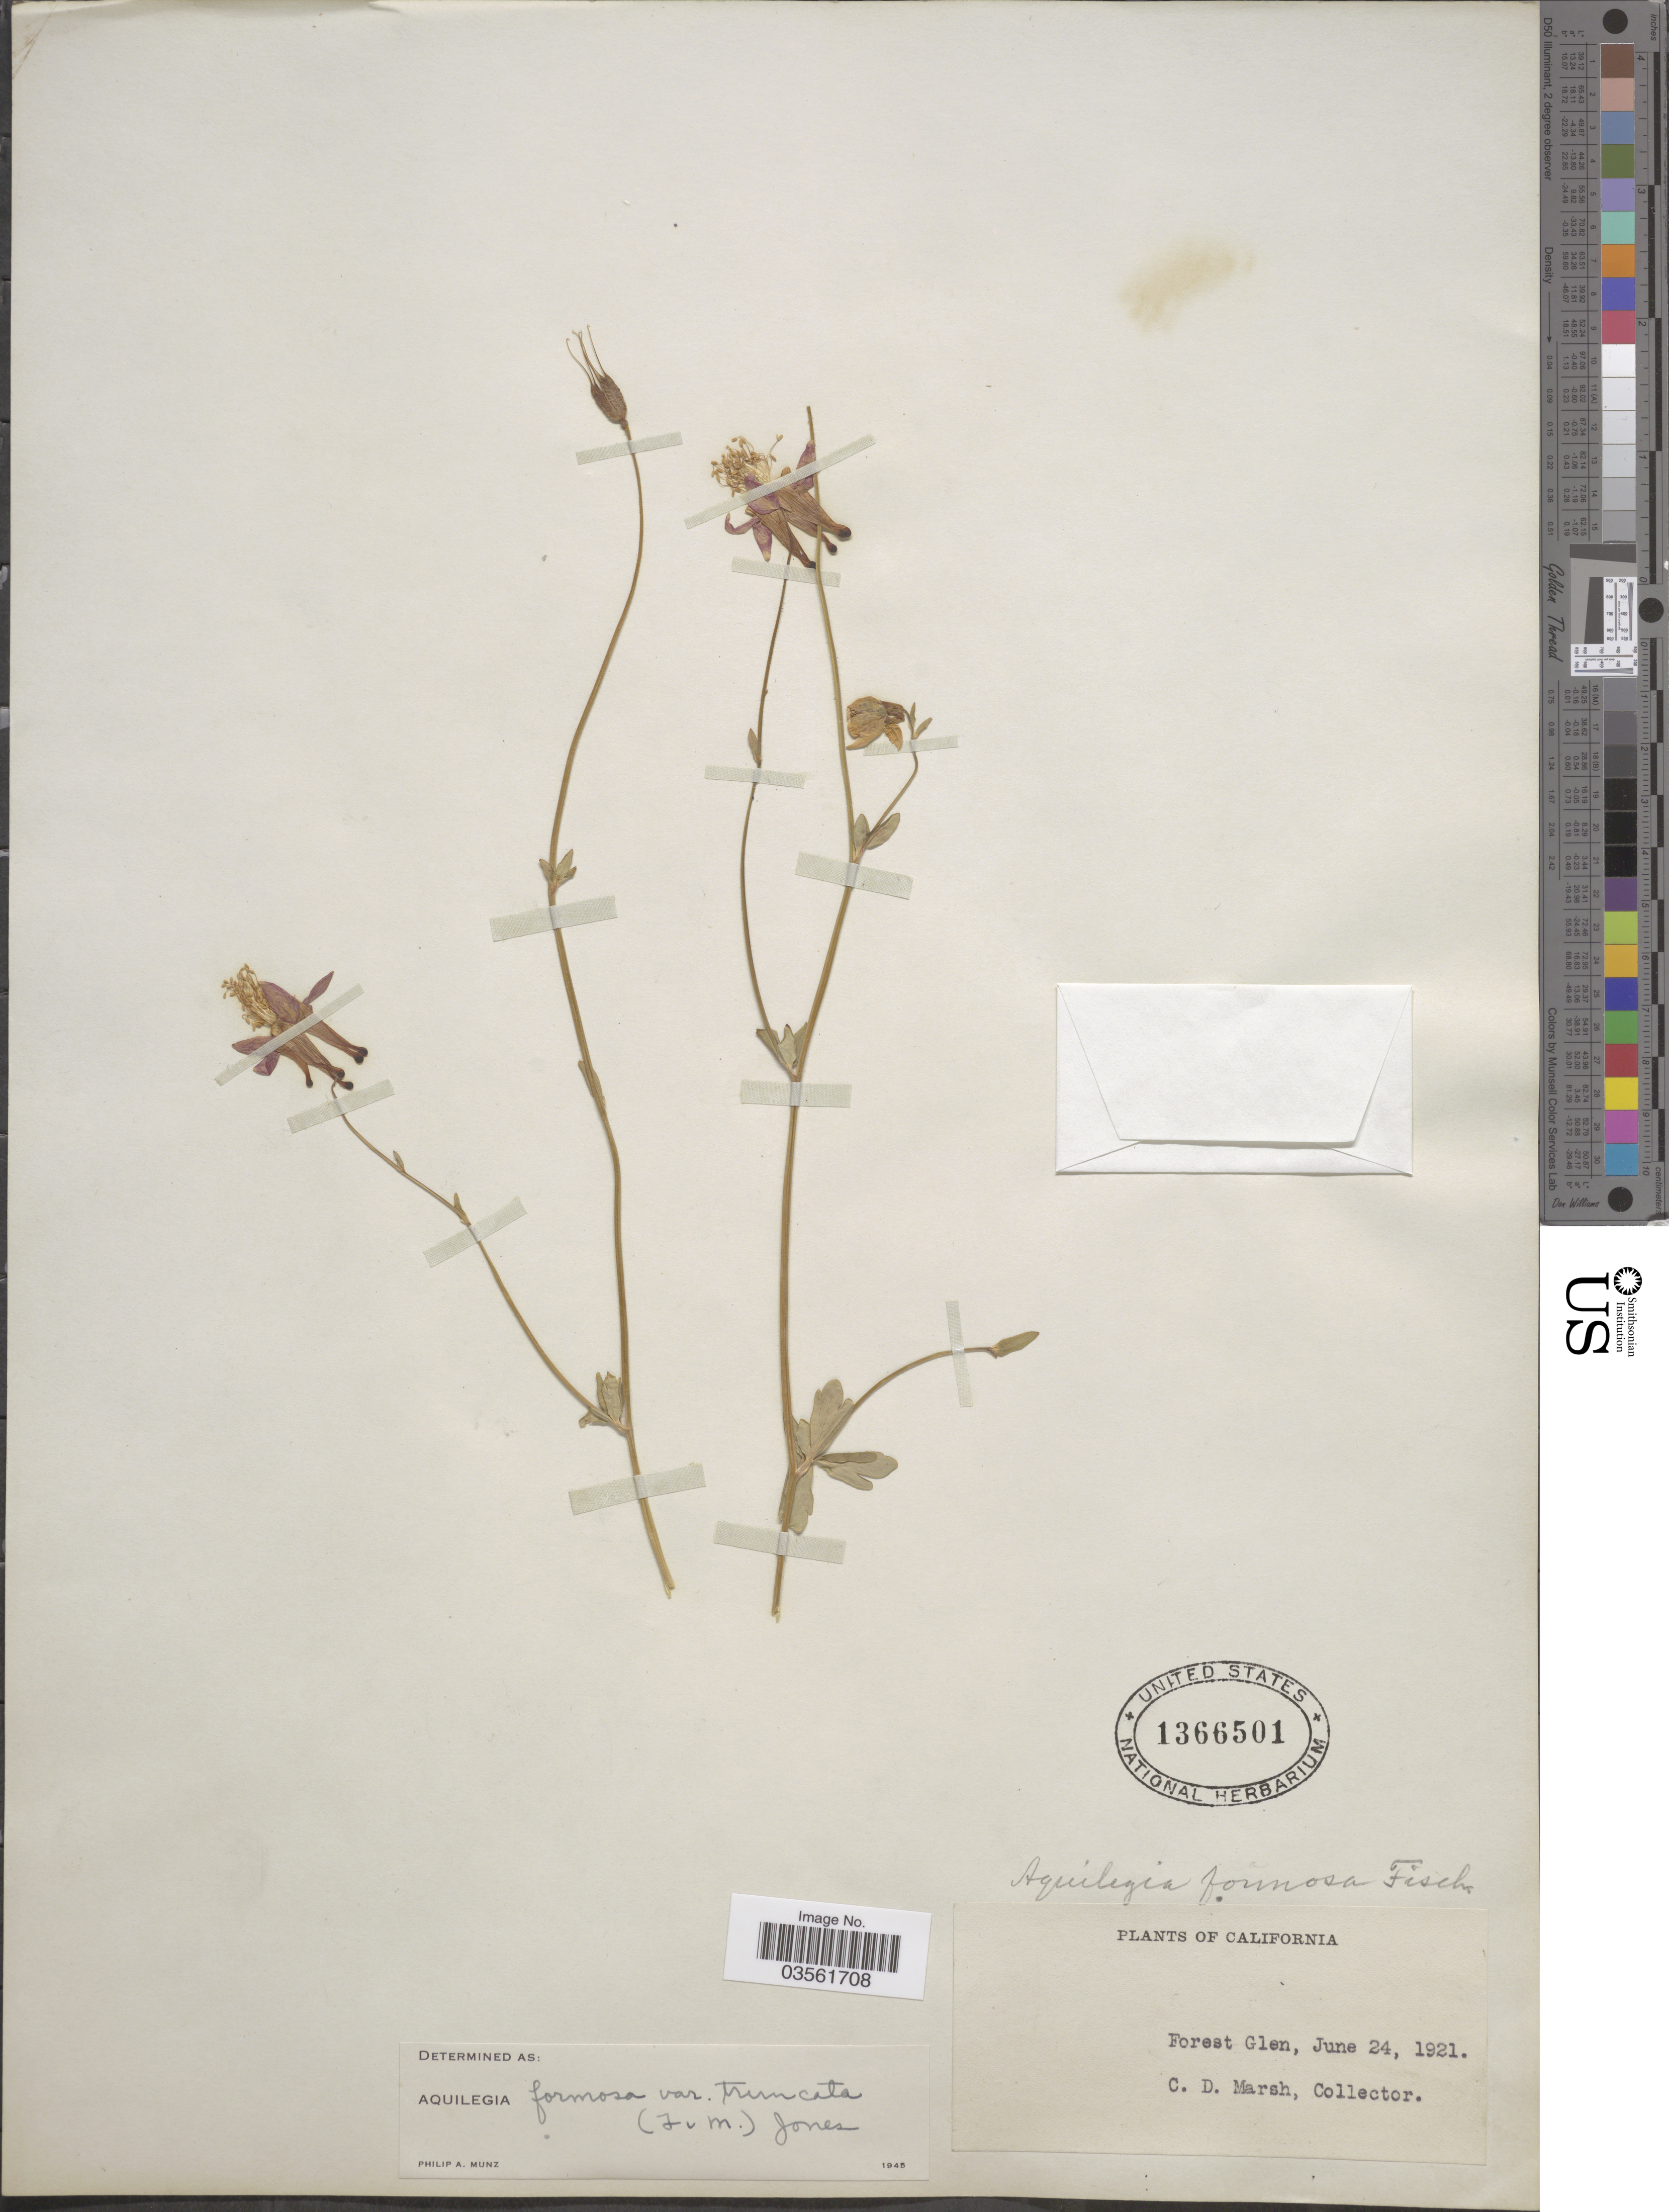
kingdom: Plantae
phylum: Tracheophyta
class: Magnoliopsida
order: Ranunculales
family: Ranunculaceae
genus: Aquilegia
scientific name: Aquilegia formosa var. truncata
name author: M.E. Jones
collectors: C. D. Marsh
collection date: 1921-06-24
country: United States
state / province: California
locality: Forest Glen.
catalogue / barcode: US 1366501